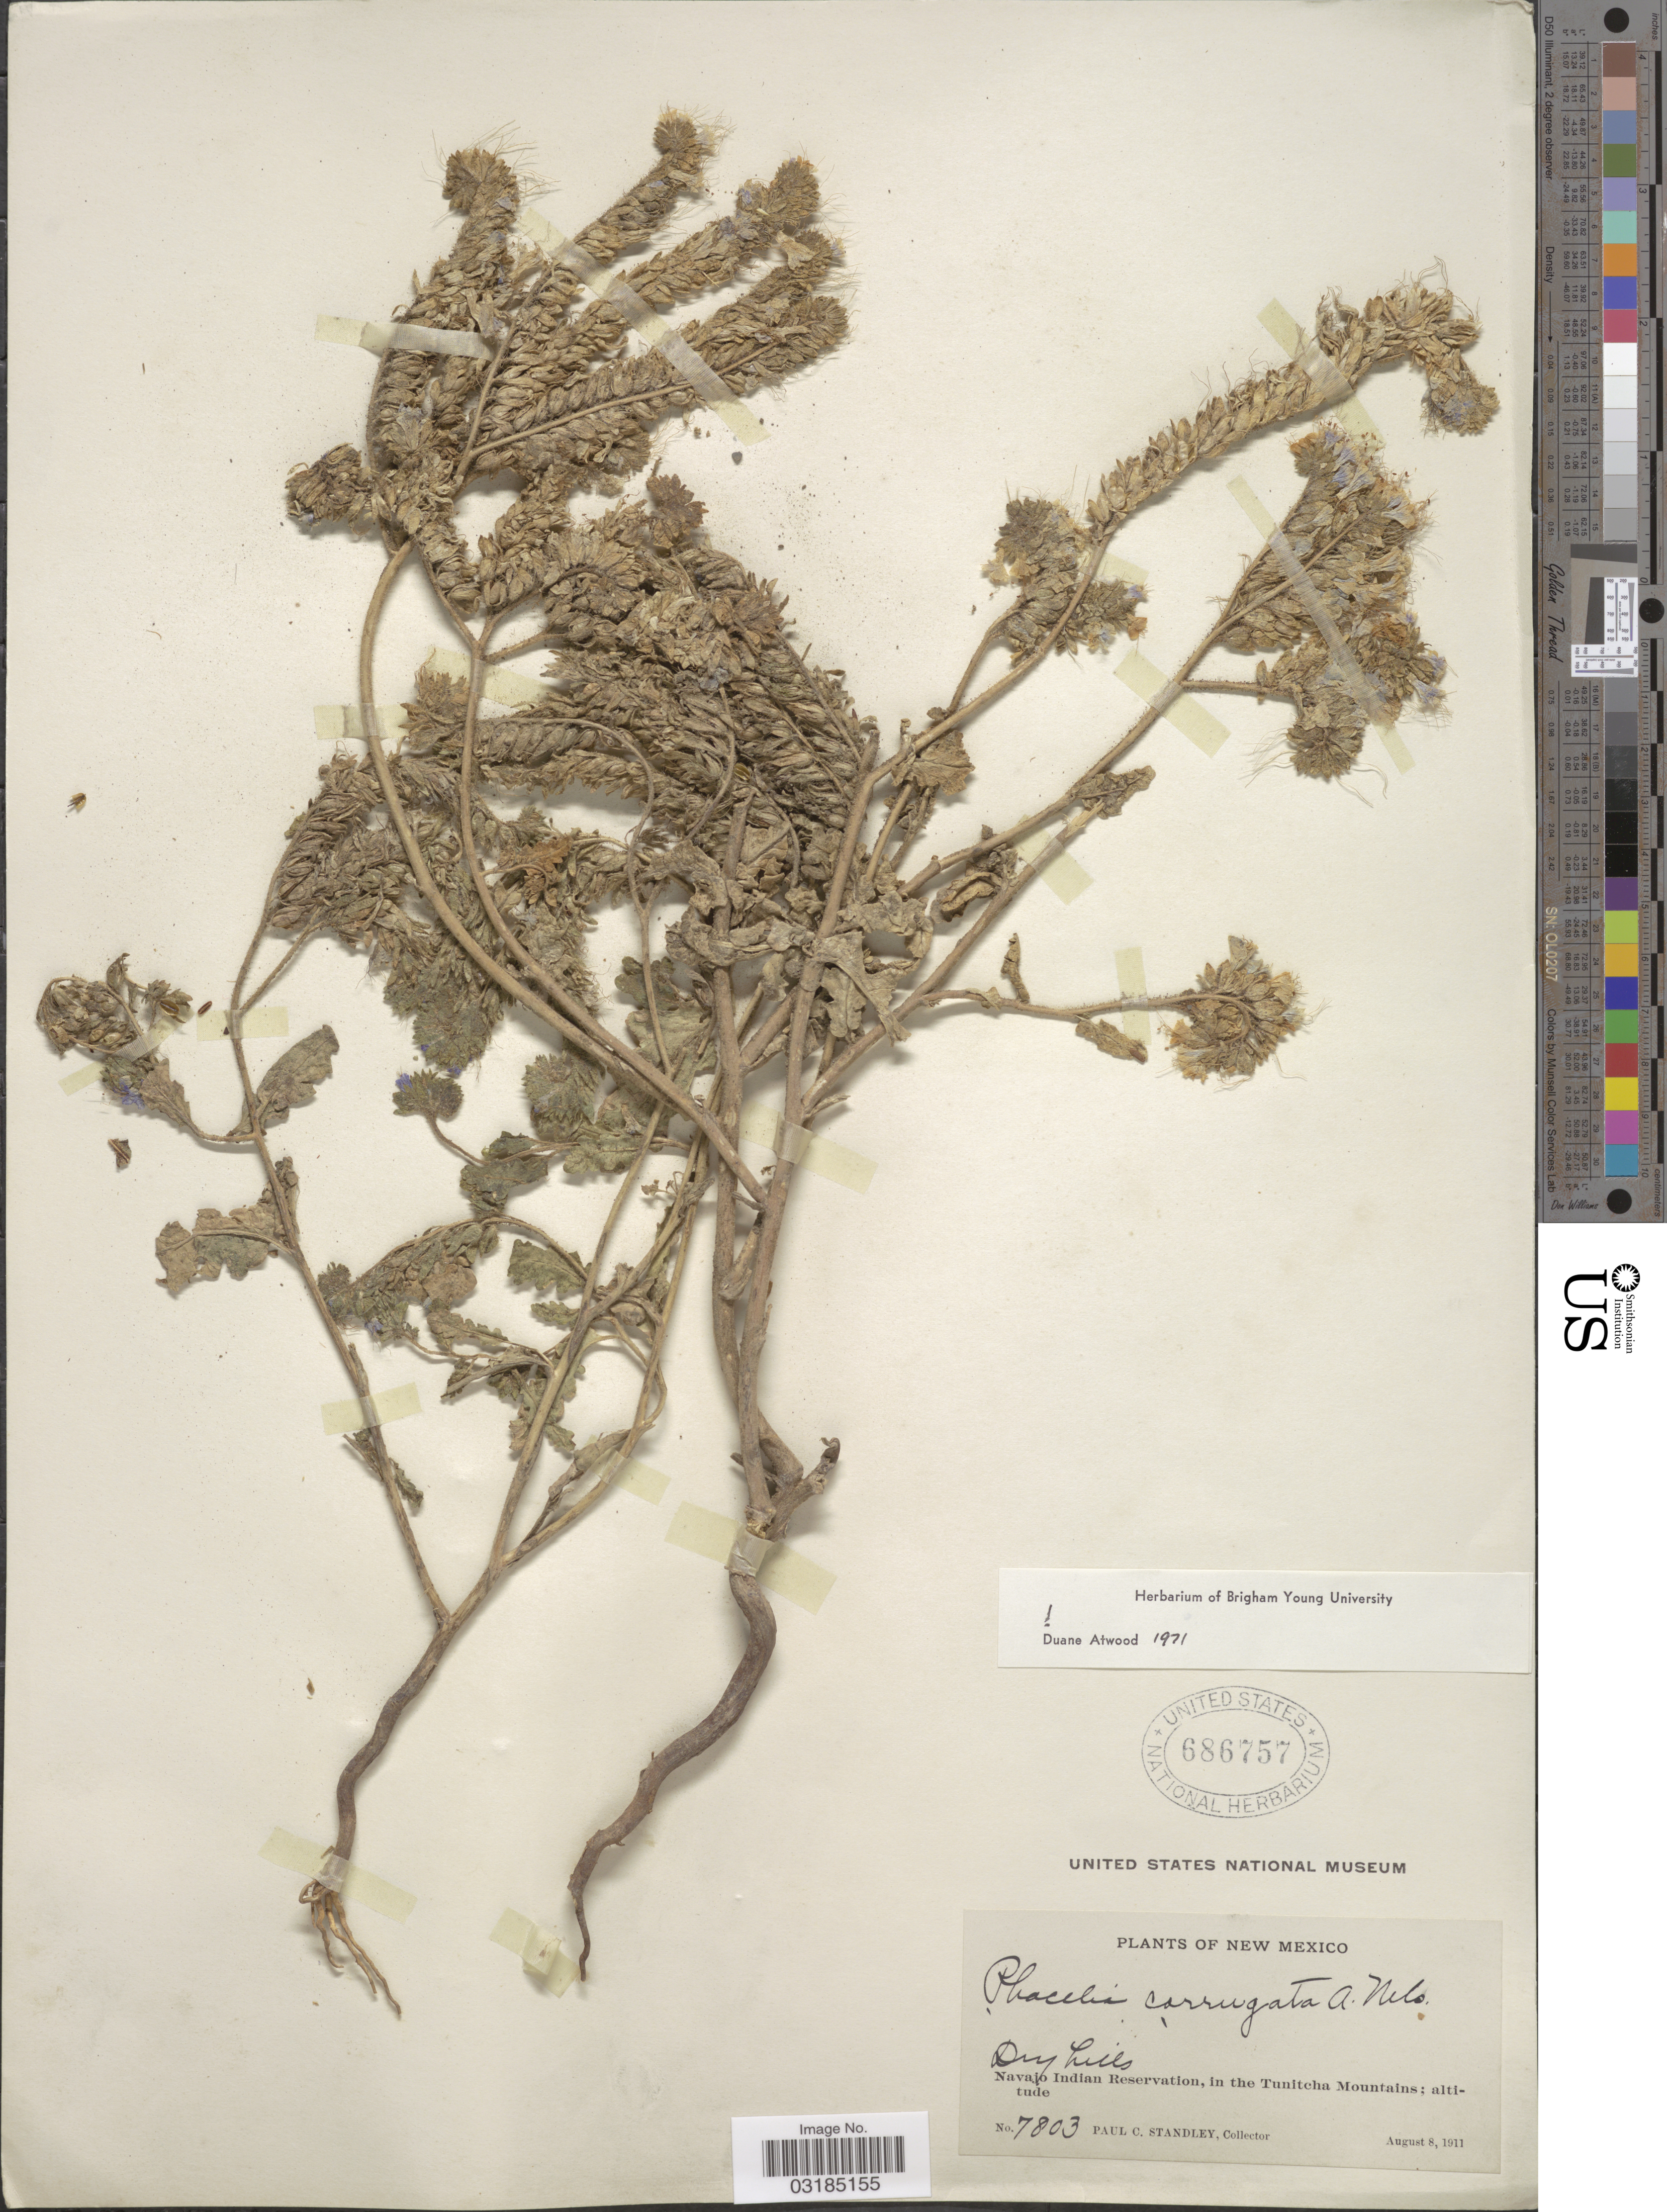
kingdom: Plantae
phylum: Tracheophyta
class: Magnoliopsida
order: Boraginales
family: Hydrophyllaceae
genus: Phacelia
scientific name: Phacelia corrugata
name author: A. Nelson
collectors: P. C. Standley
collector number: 7803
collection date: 1911-08-08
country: United States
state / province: New Mexico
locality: Navajo Indian Reservation, in the Tunitcha Mountains.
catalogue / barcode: US 686757